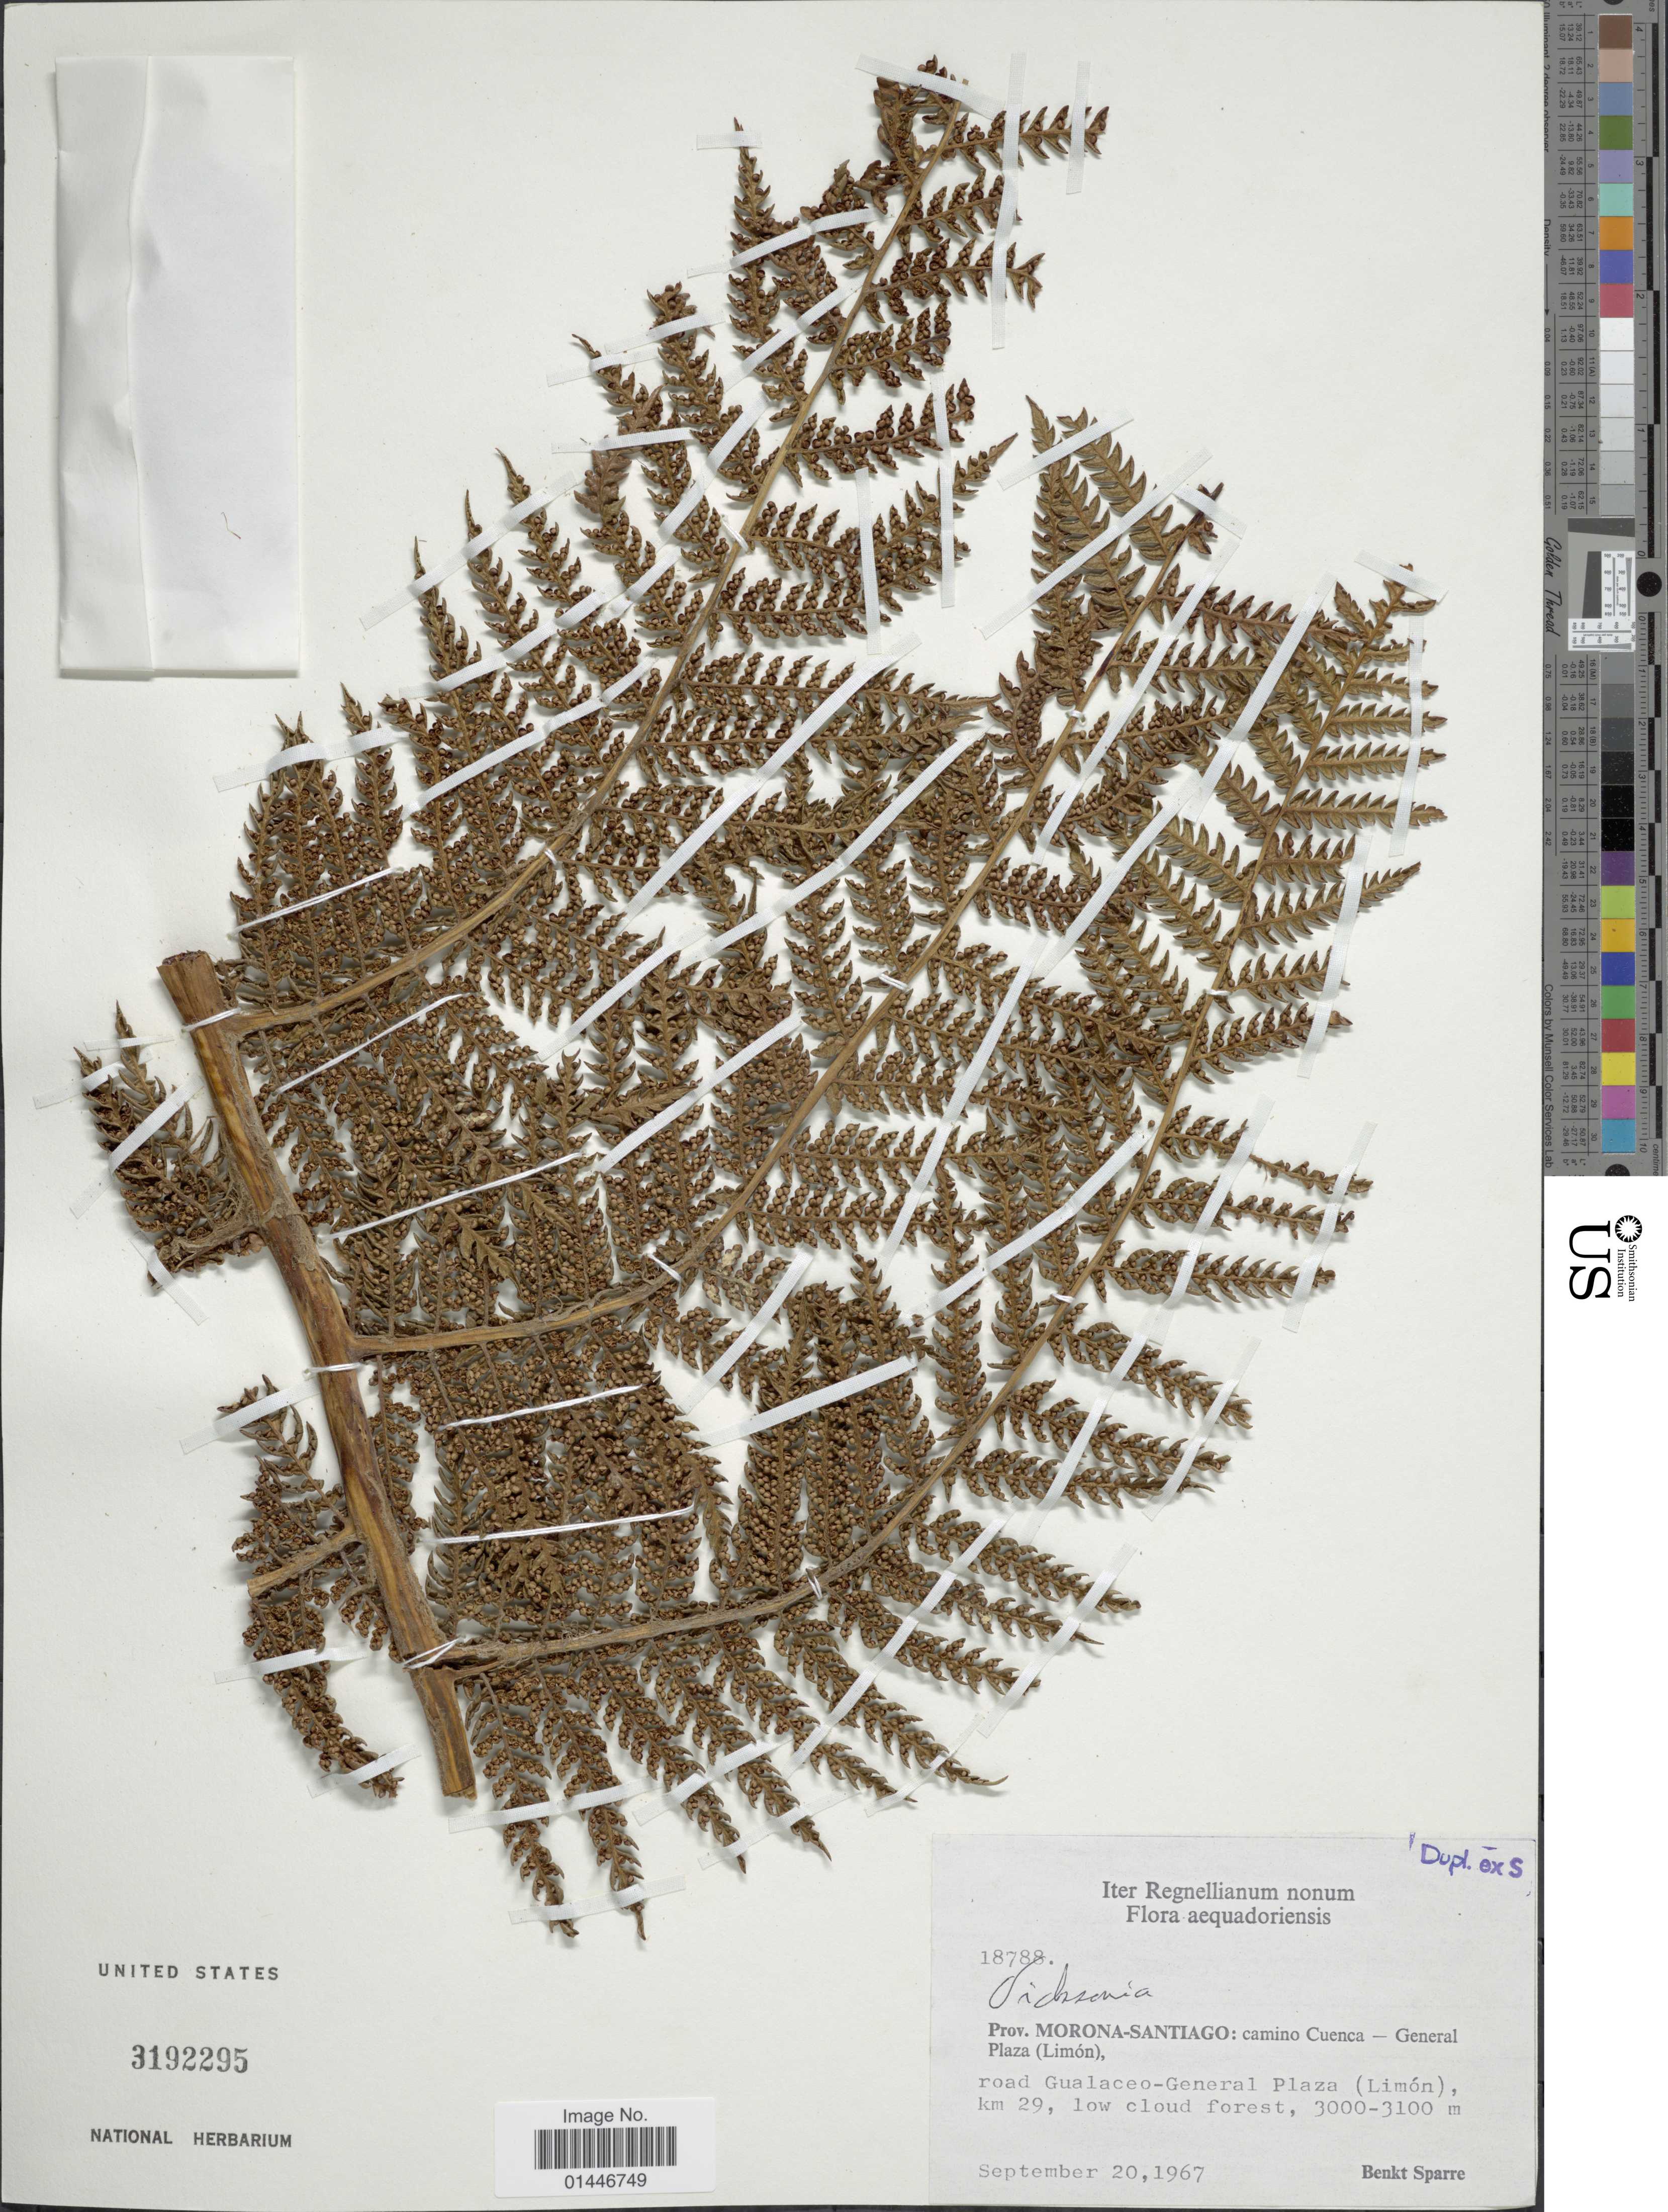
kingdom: Plantae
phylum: Tracheophyta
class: Polypodiopsida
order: Cyatheales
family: Dicksoniaceae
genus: Dicksonia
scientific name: Dicksonia karsteniana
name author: Klotzsch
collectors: B. Sparre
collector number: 18788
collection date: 1967-09-20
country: Ecuador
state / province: Morona-Santiago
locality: Camino Cuenca-General Plaza (Limon), road Gualaceo-General Plaza (Limon), km 29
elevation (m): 3000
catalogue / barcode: US 3192295